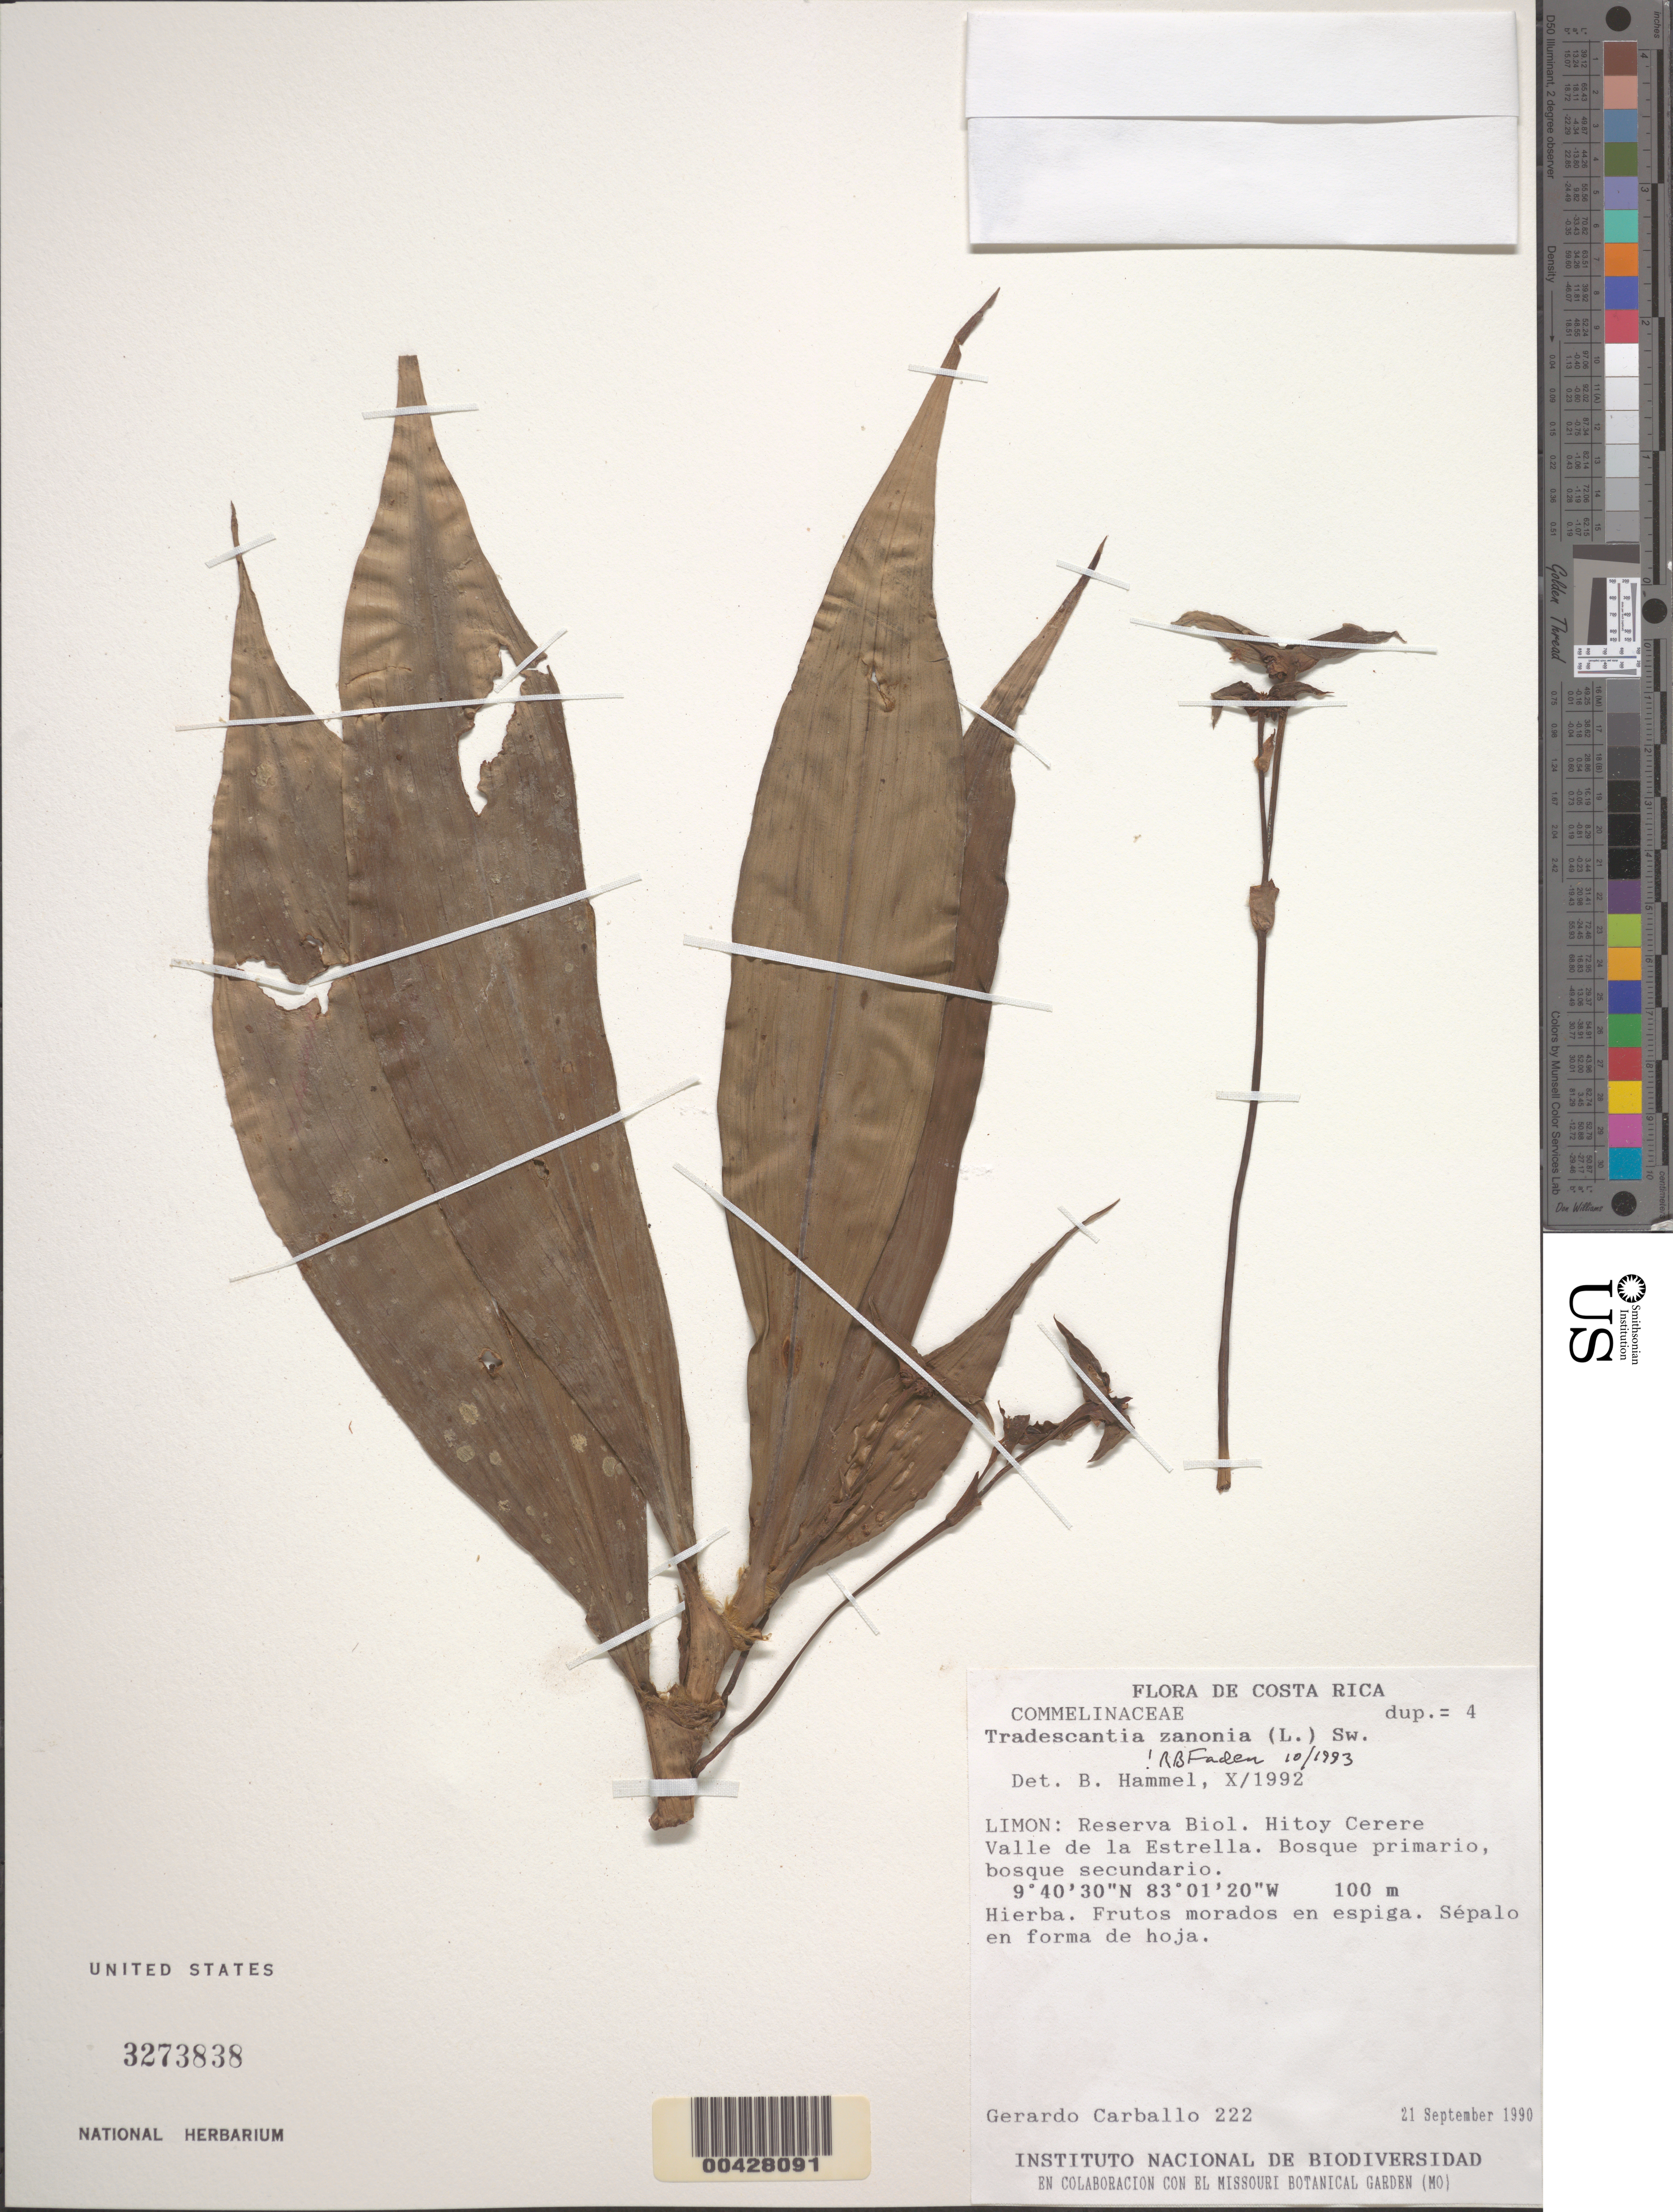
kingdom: Plantae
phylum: Tracheophyta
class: Liliopsida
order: Commelinales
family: Commelinaceae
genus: Tradescantia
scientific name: Tradescantia zanonia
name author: (L.) Sw.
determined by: Faden, Robert B., (US), Smithsonian Institution - National Museum of Natural History (UNITED STATES)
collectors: G. Carballo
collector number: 222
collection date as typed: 21 Sep 1990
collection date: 1990-09-21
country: Costa Rica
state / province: Limón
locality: Valle la estrella, hitoy-cerere biological reserve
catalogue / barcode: US 3273838